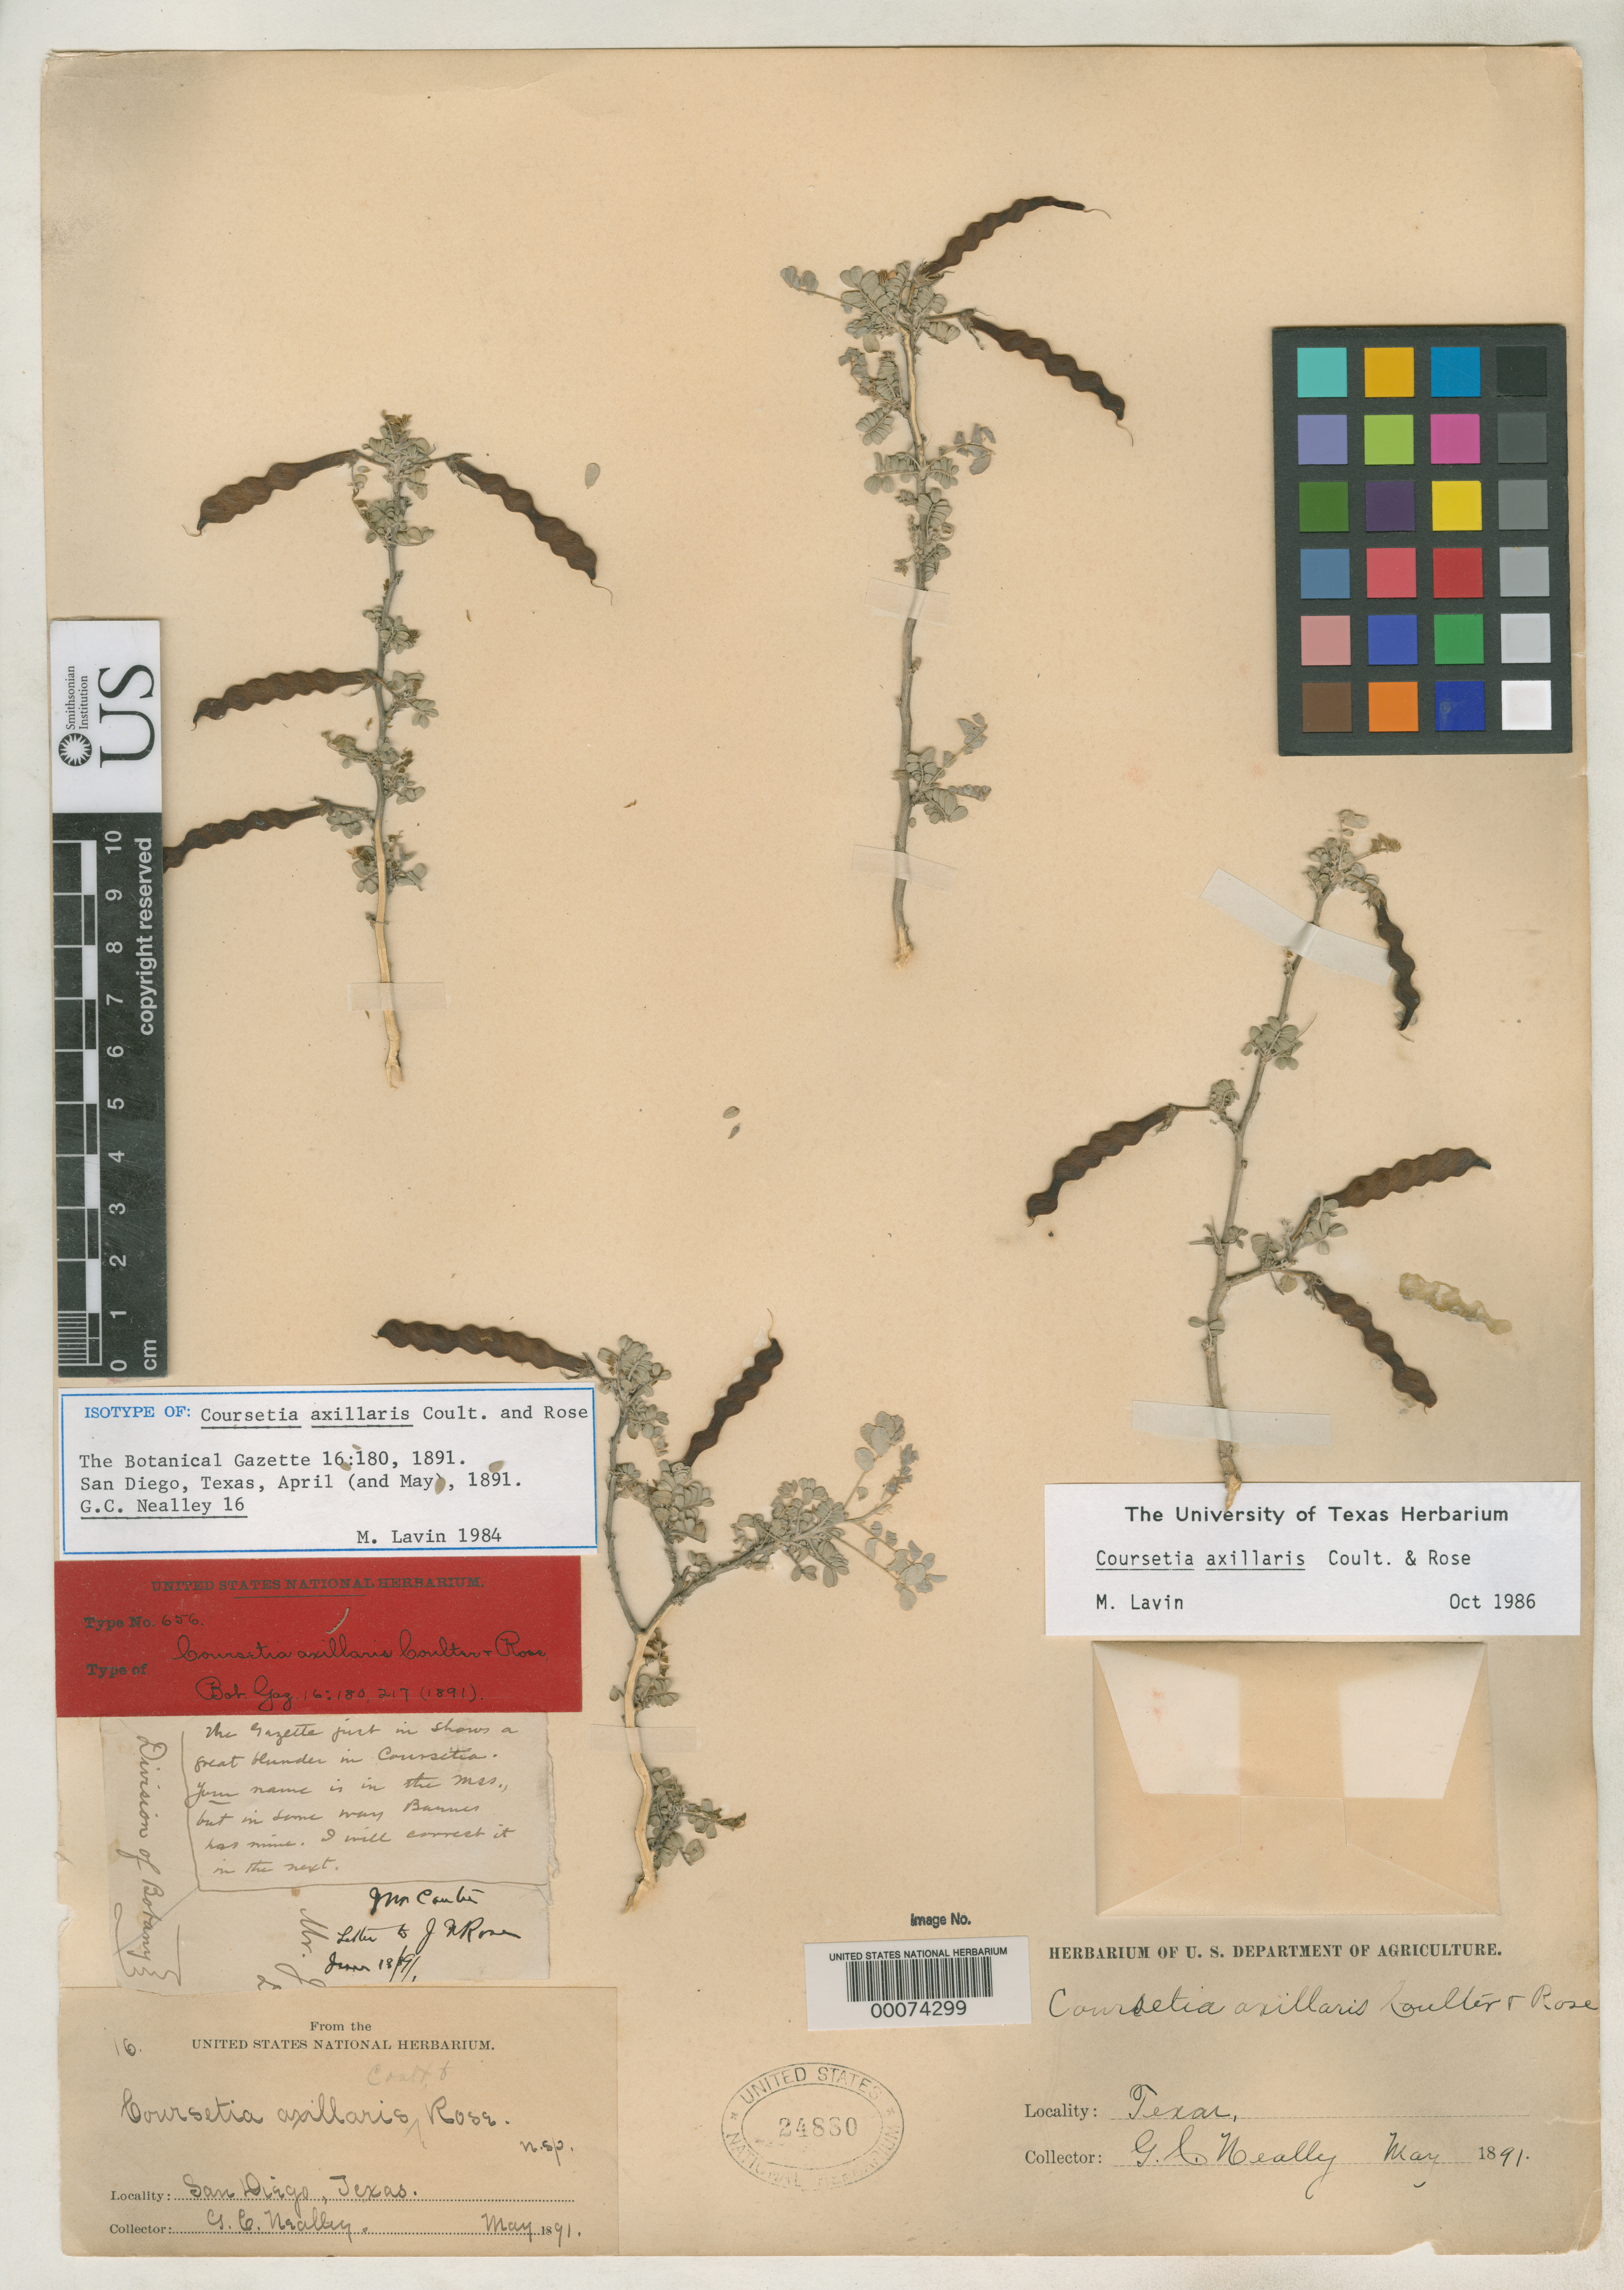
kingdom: Plantae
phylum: Tracheophyta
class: Magnoliopsida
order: Fabales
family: Fabaceae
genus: Coursetia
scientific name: Coursetia axillaris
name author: J.M. Coult. & Rose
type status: Isotype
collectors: G. C. Nealley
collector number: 16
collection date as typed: May 1891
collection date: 1891-05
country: United States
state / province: Texas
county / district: Duval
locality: San Diego.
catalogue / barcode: US 24880